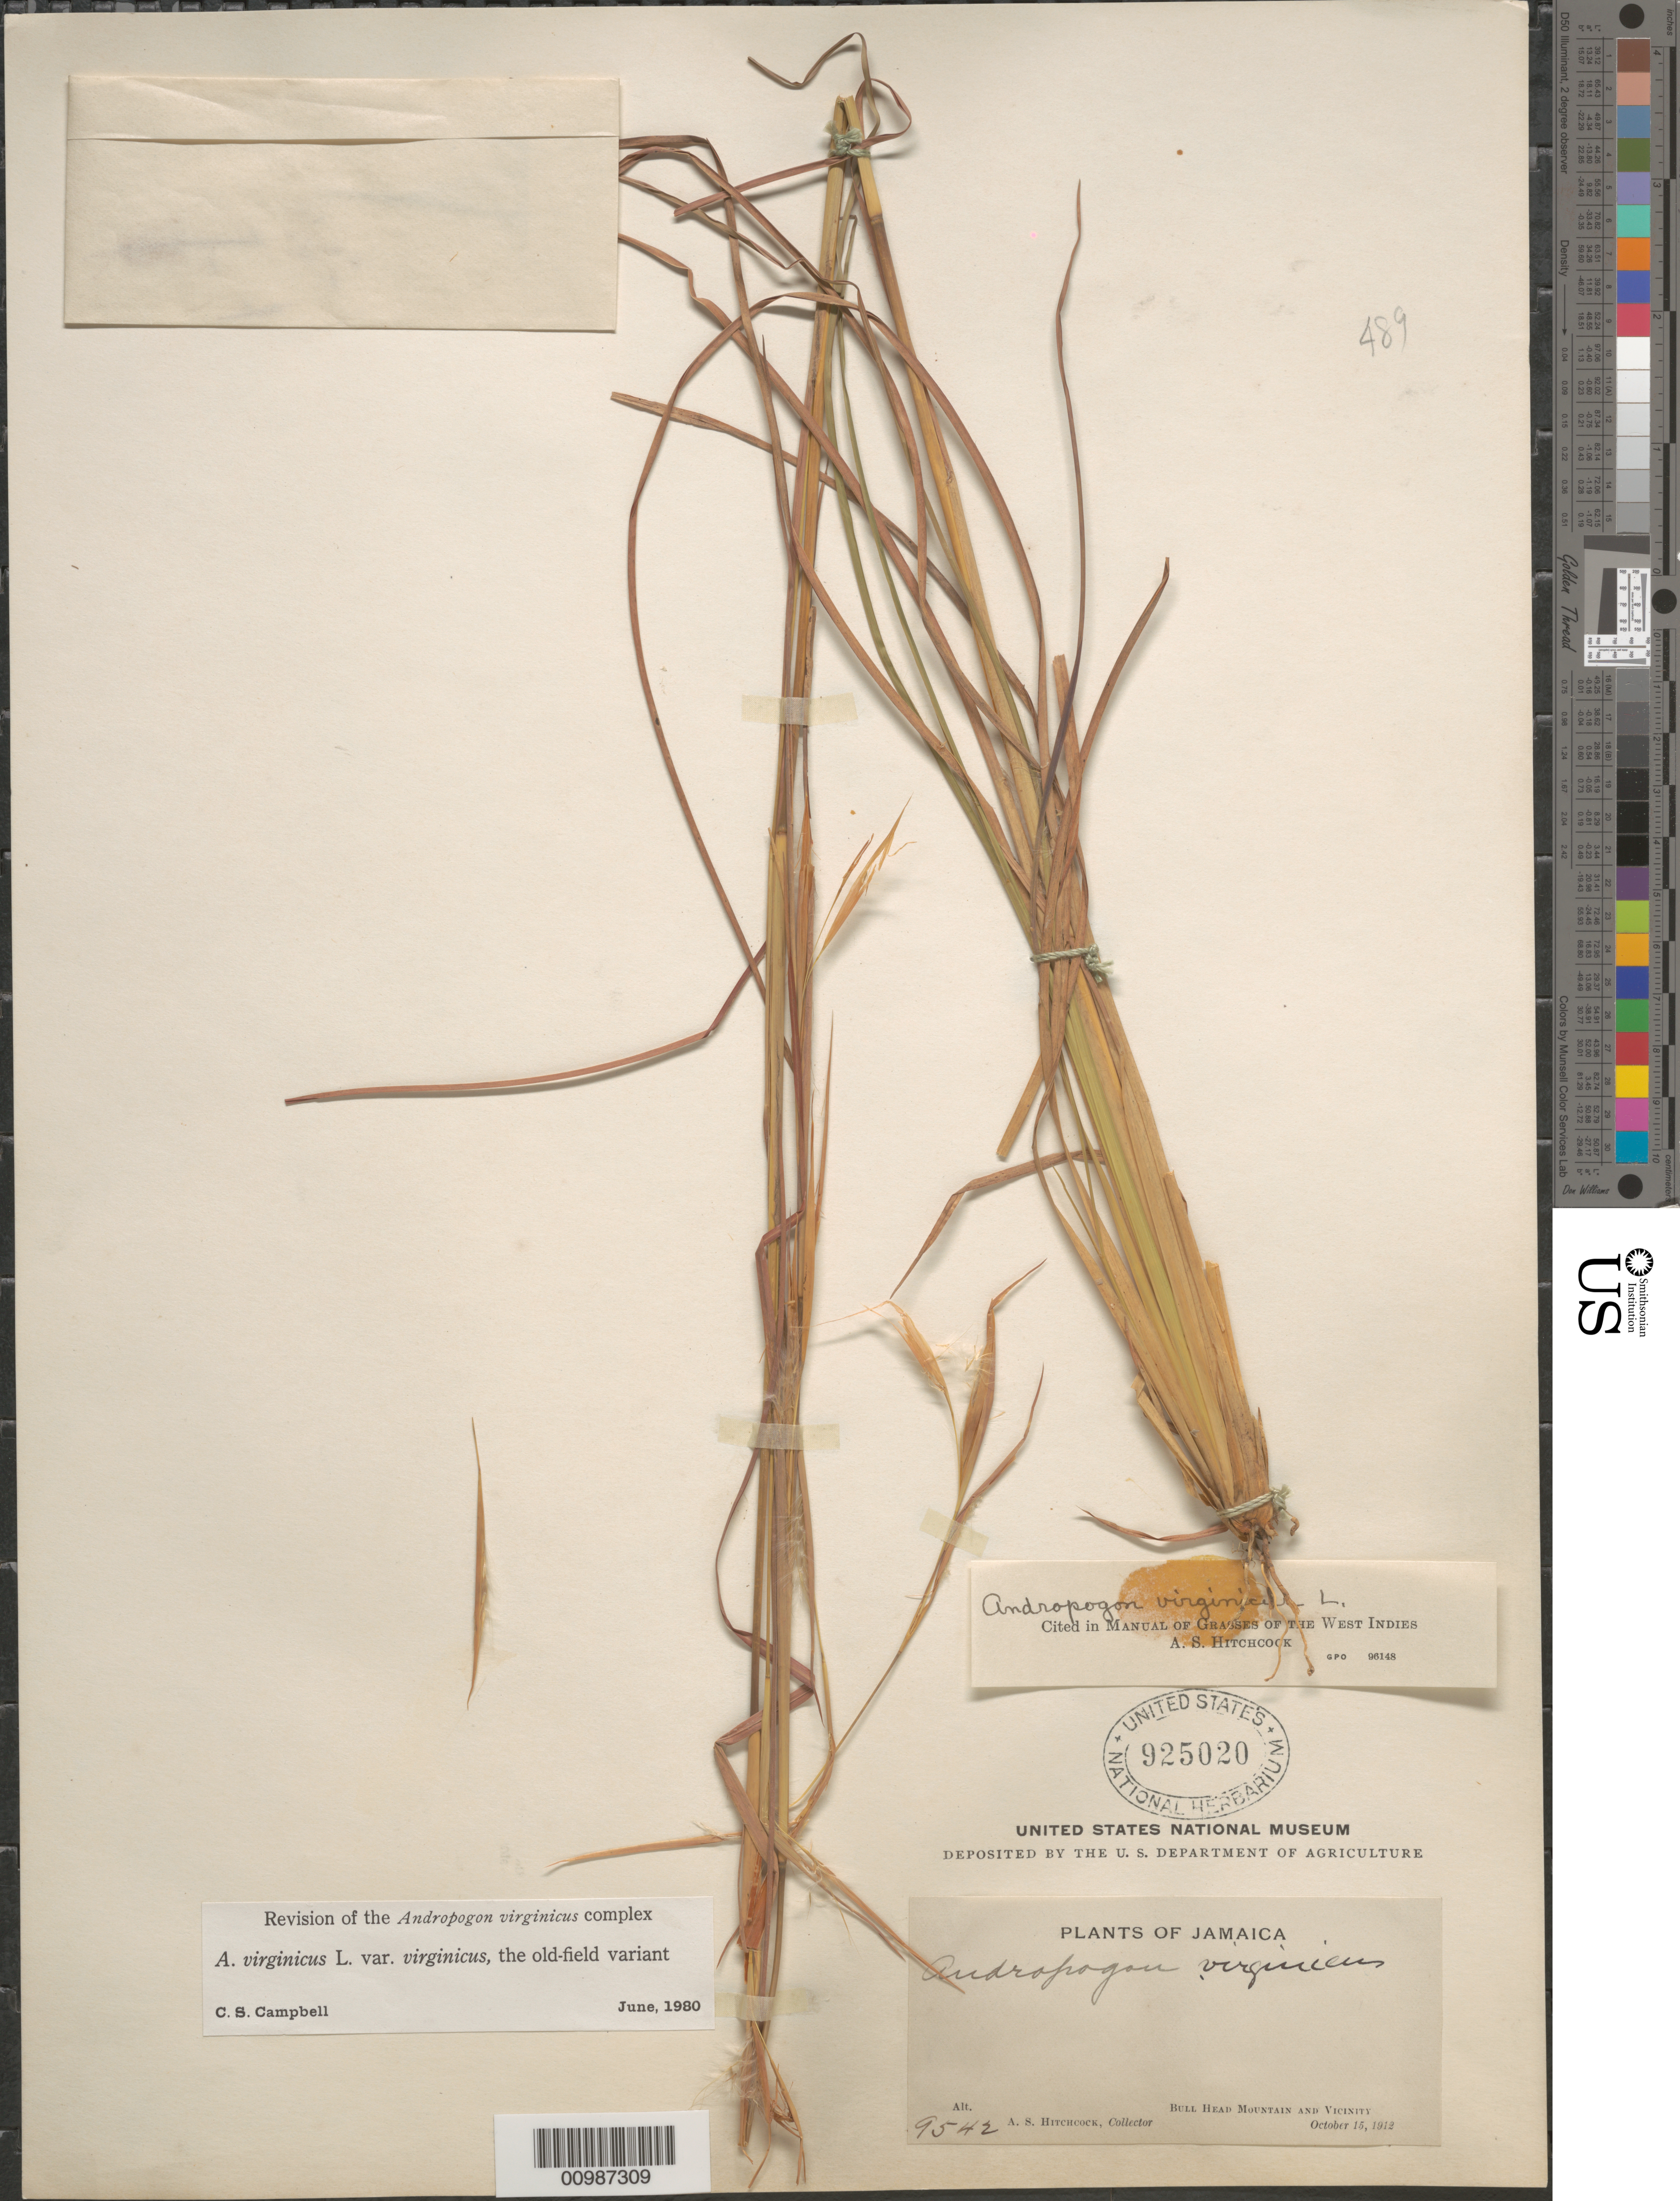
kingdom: Plantae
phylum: Tracheophyta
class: Liliopsida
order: Poales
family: Poaceae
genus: Andropogon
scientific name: Andropogon virginicus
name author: L.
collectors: A. S. Hitchcock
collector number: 9542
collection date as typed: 15 Oct 1912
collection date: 1912-10-15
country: Jamaica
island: Jamaica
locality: Bull Head Mountain and Vicinity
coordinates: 0 N, 0 E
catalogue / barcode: US 925020